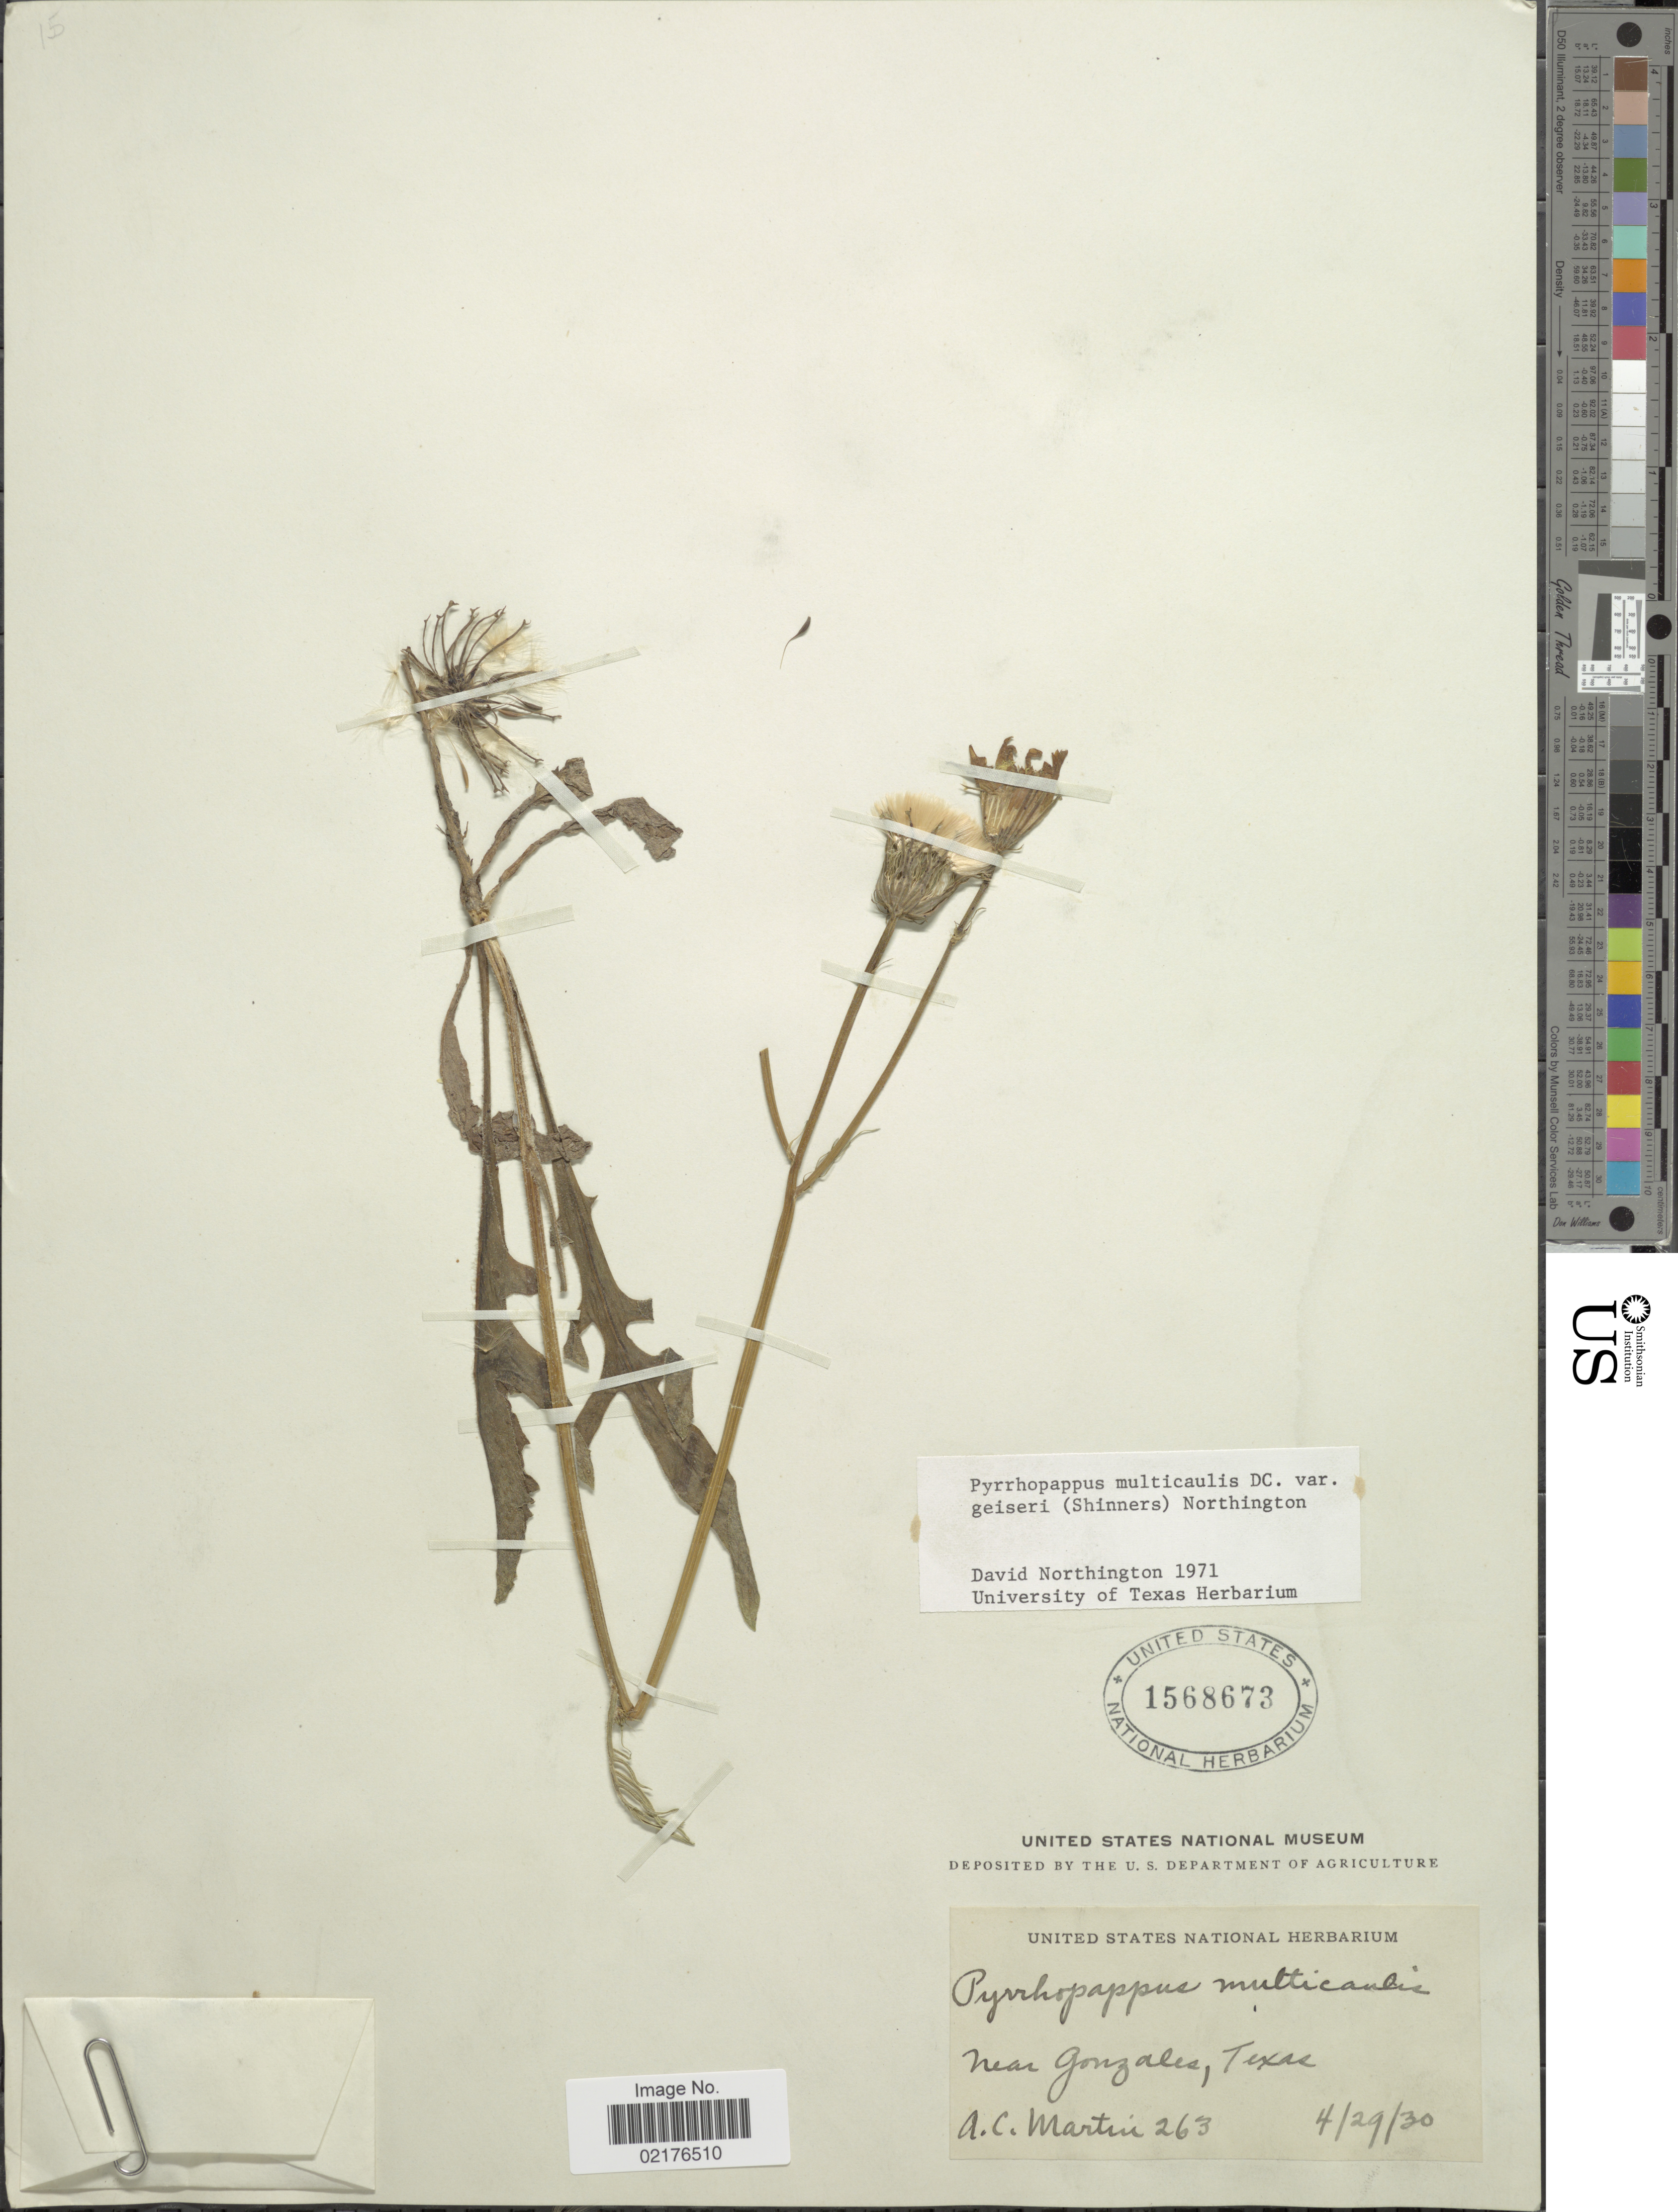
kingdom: Plantae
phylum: Tracheophyta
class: Magnoliopsida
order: Asterales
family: Asteraceae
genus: Pyrrhopappus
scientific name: Pyrrhopappus pauciflorus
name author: (D. Don) DC.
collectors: A. C. Martin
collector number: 263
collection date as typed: Transcribed d/m/y: 29/4/30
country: United States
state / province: Texas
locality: Near Gonzales, Texas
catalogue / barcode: US 1568673